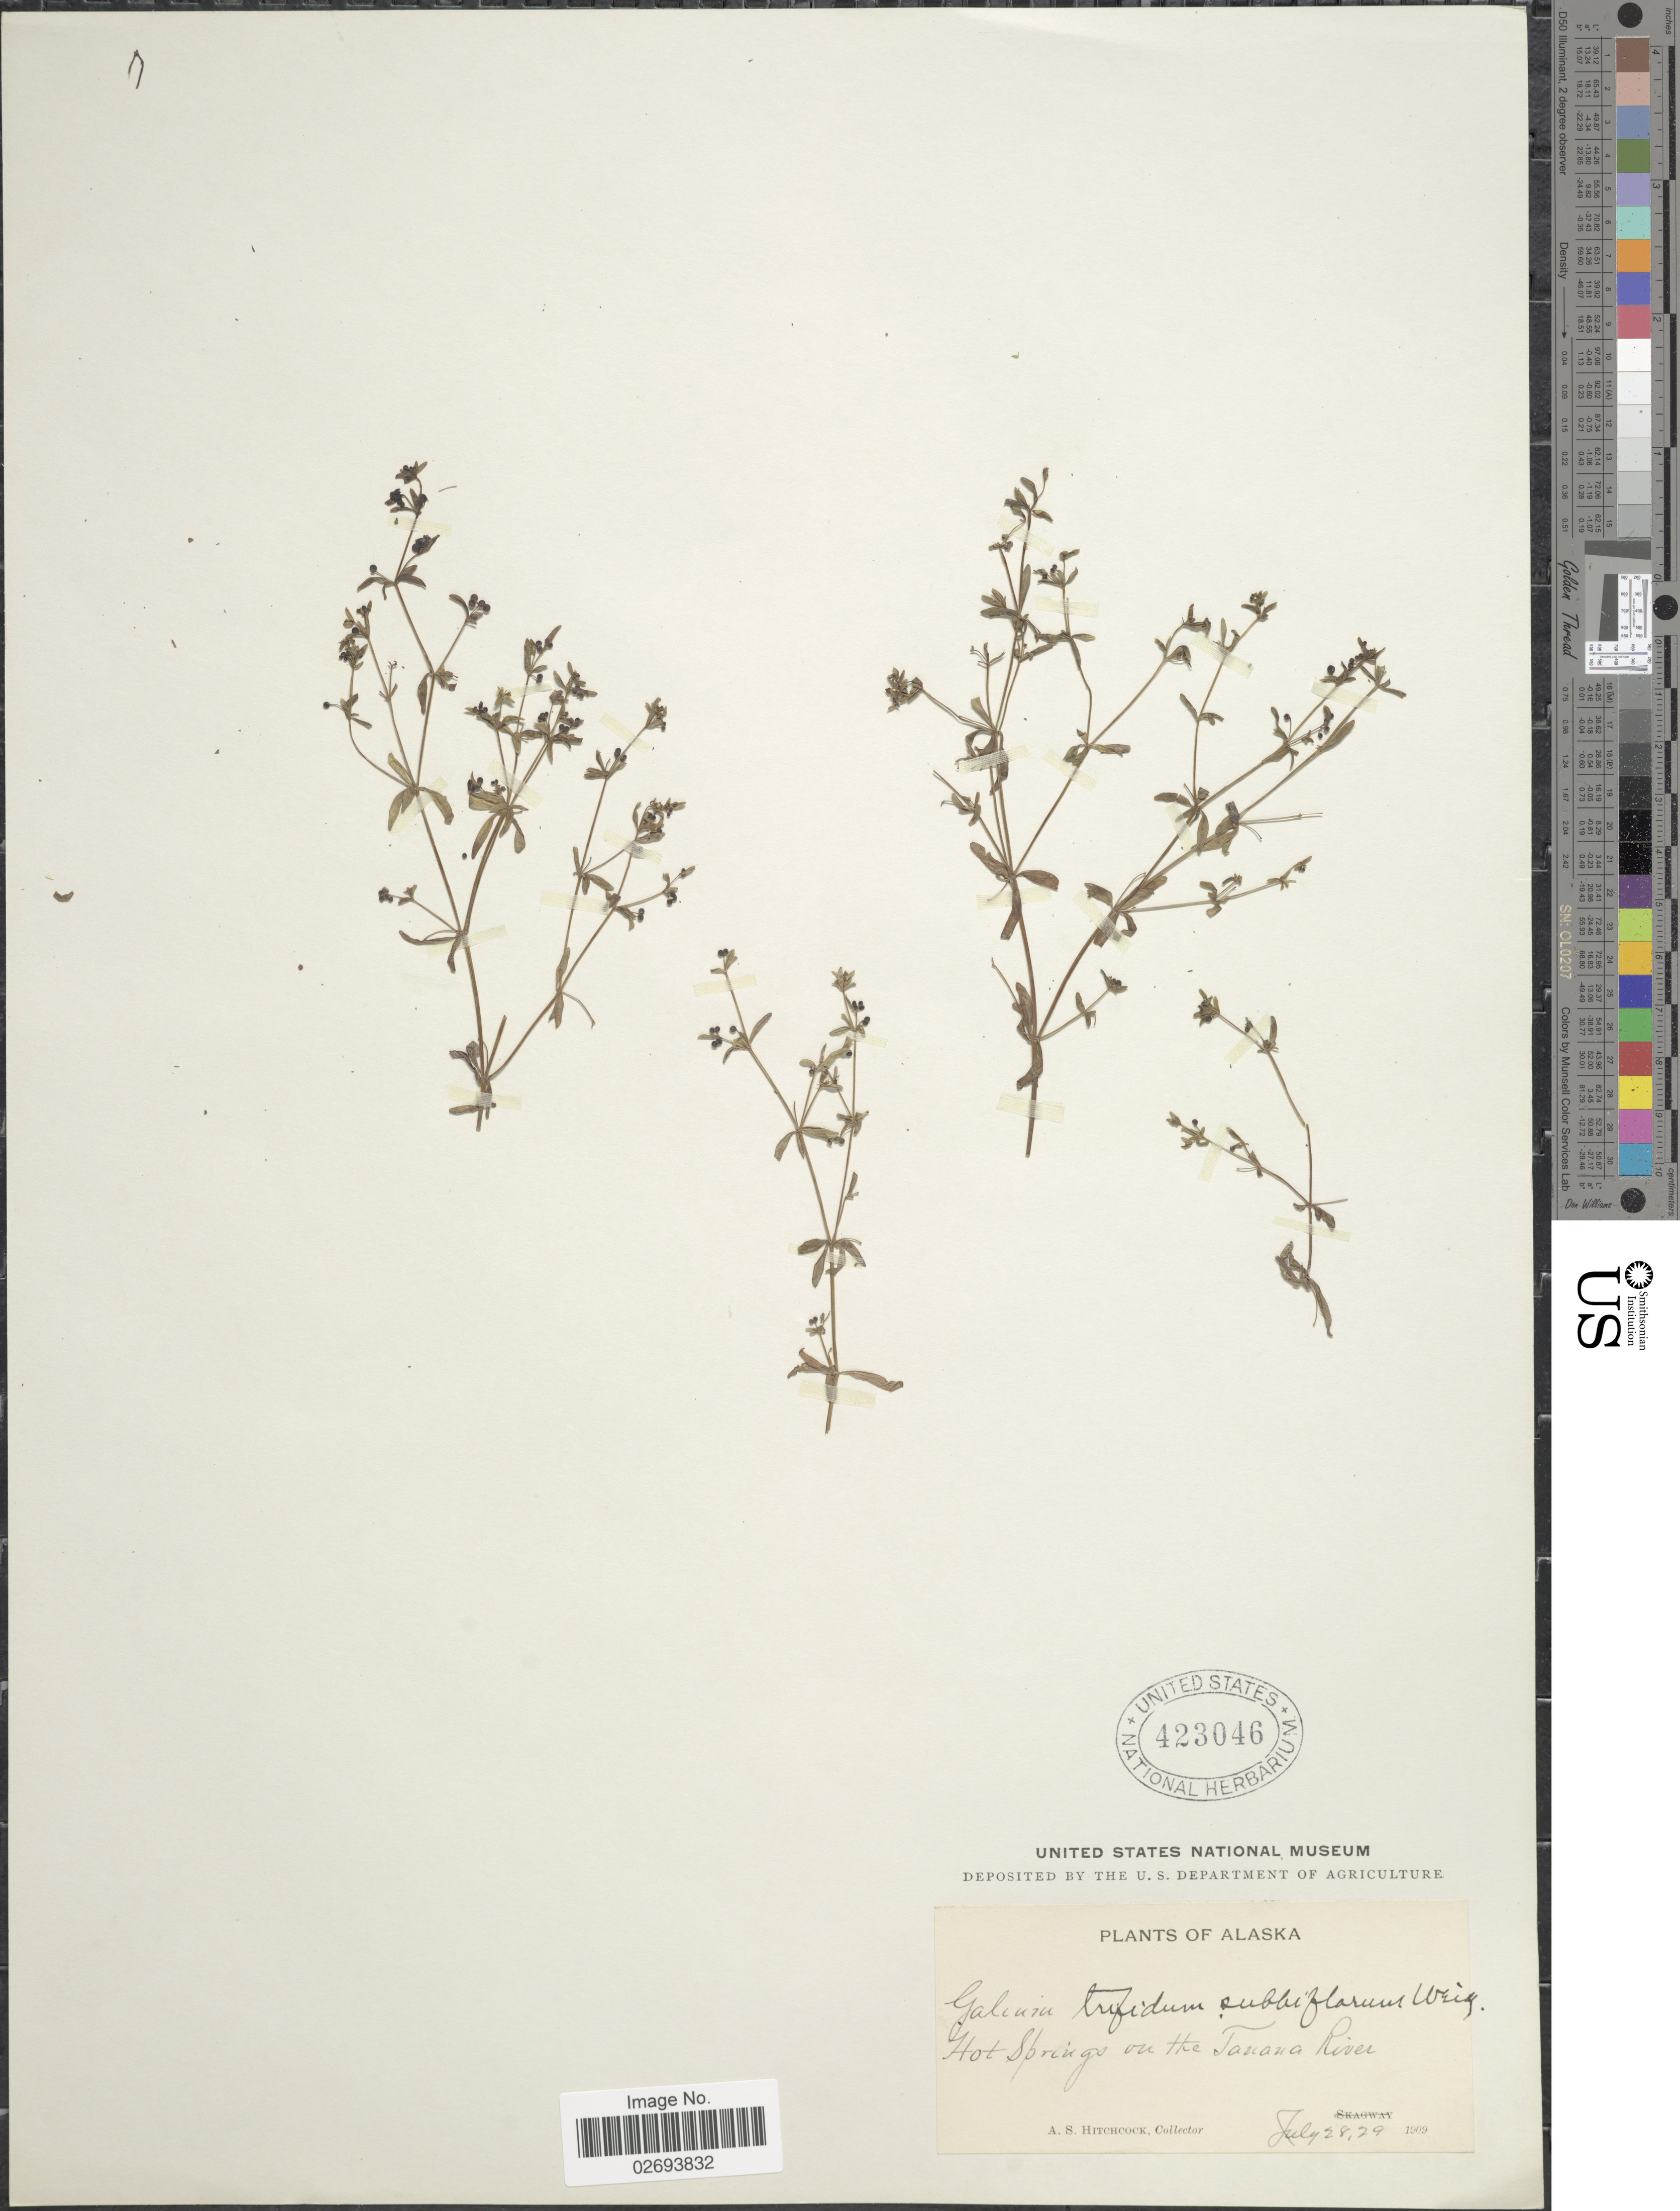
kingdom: Plantae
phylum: Tracheophyta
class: Magnoliopsida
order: Gentianales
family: Rubiaceae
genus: Galium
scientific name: Galium trifidum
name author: L.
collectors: A. S. Hitchcock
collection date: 1909-07-28/1909-07-29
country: United States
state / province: Alaska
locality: Hot Springs on the Tanana River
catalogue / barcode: US 423046